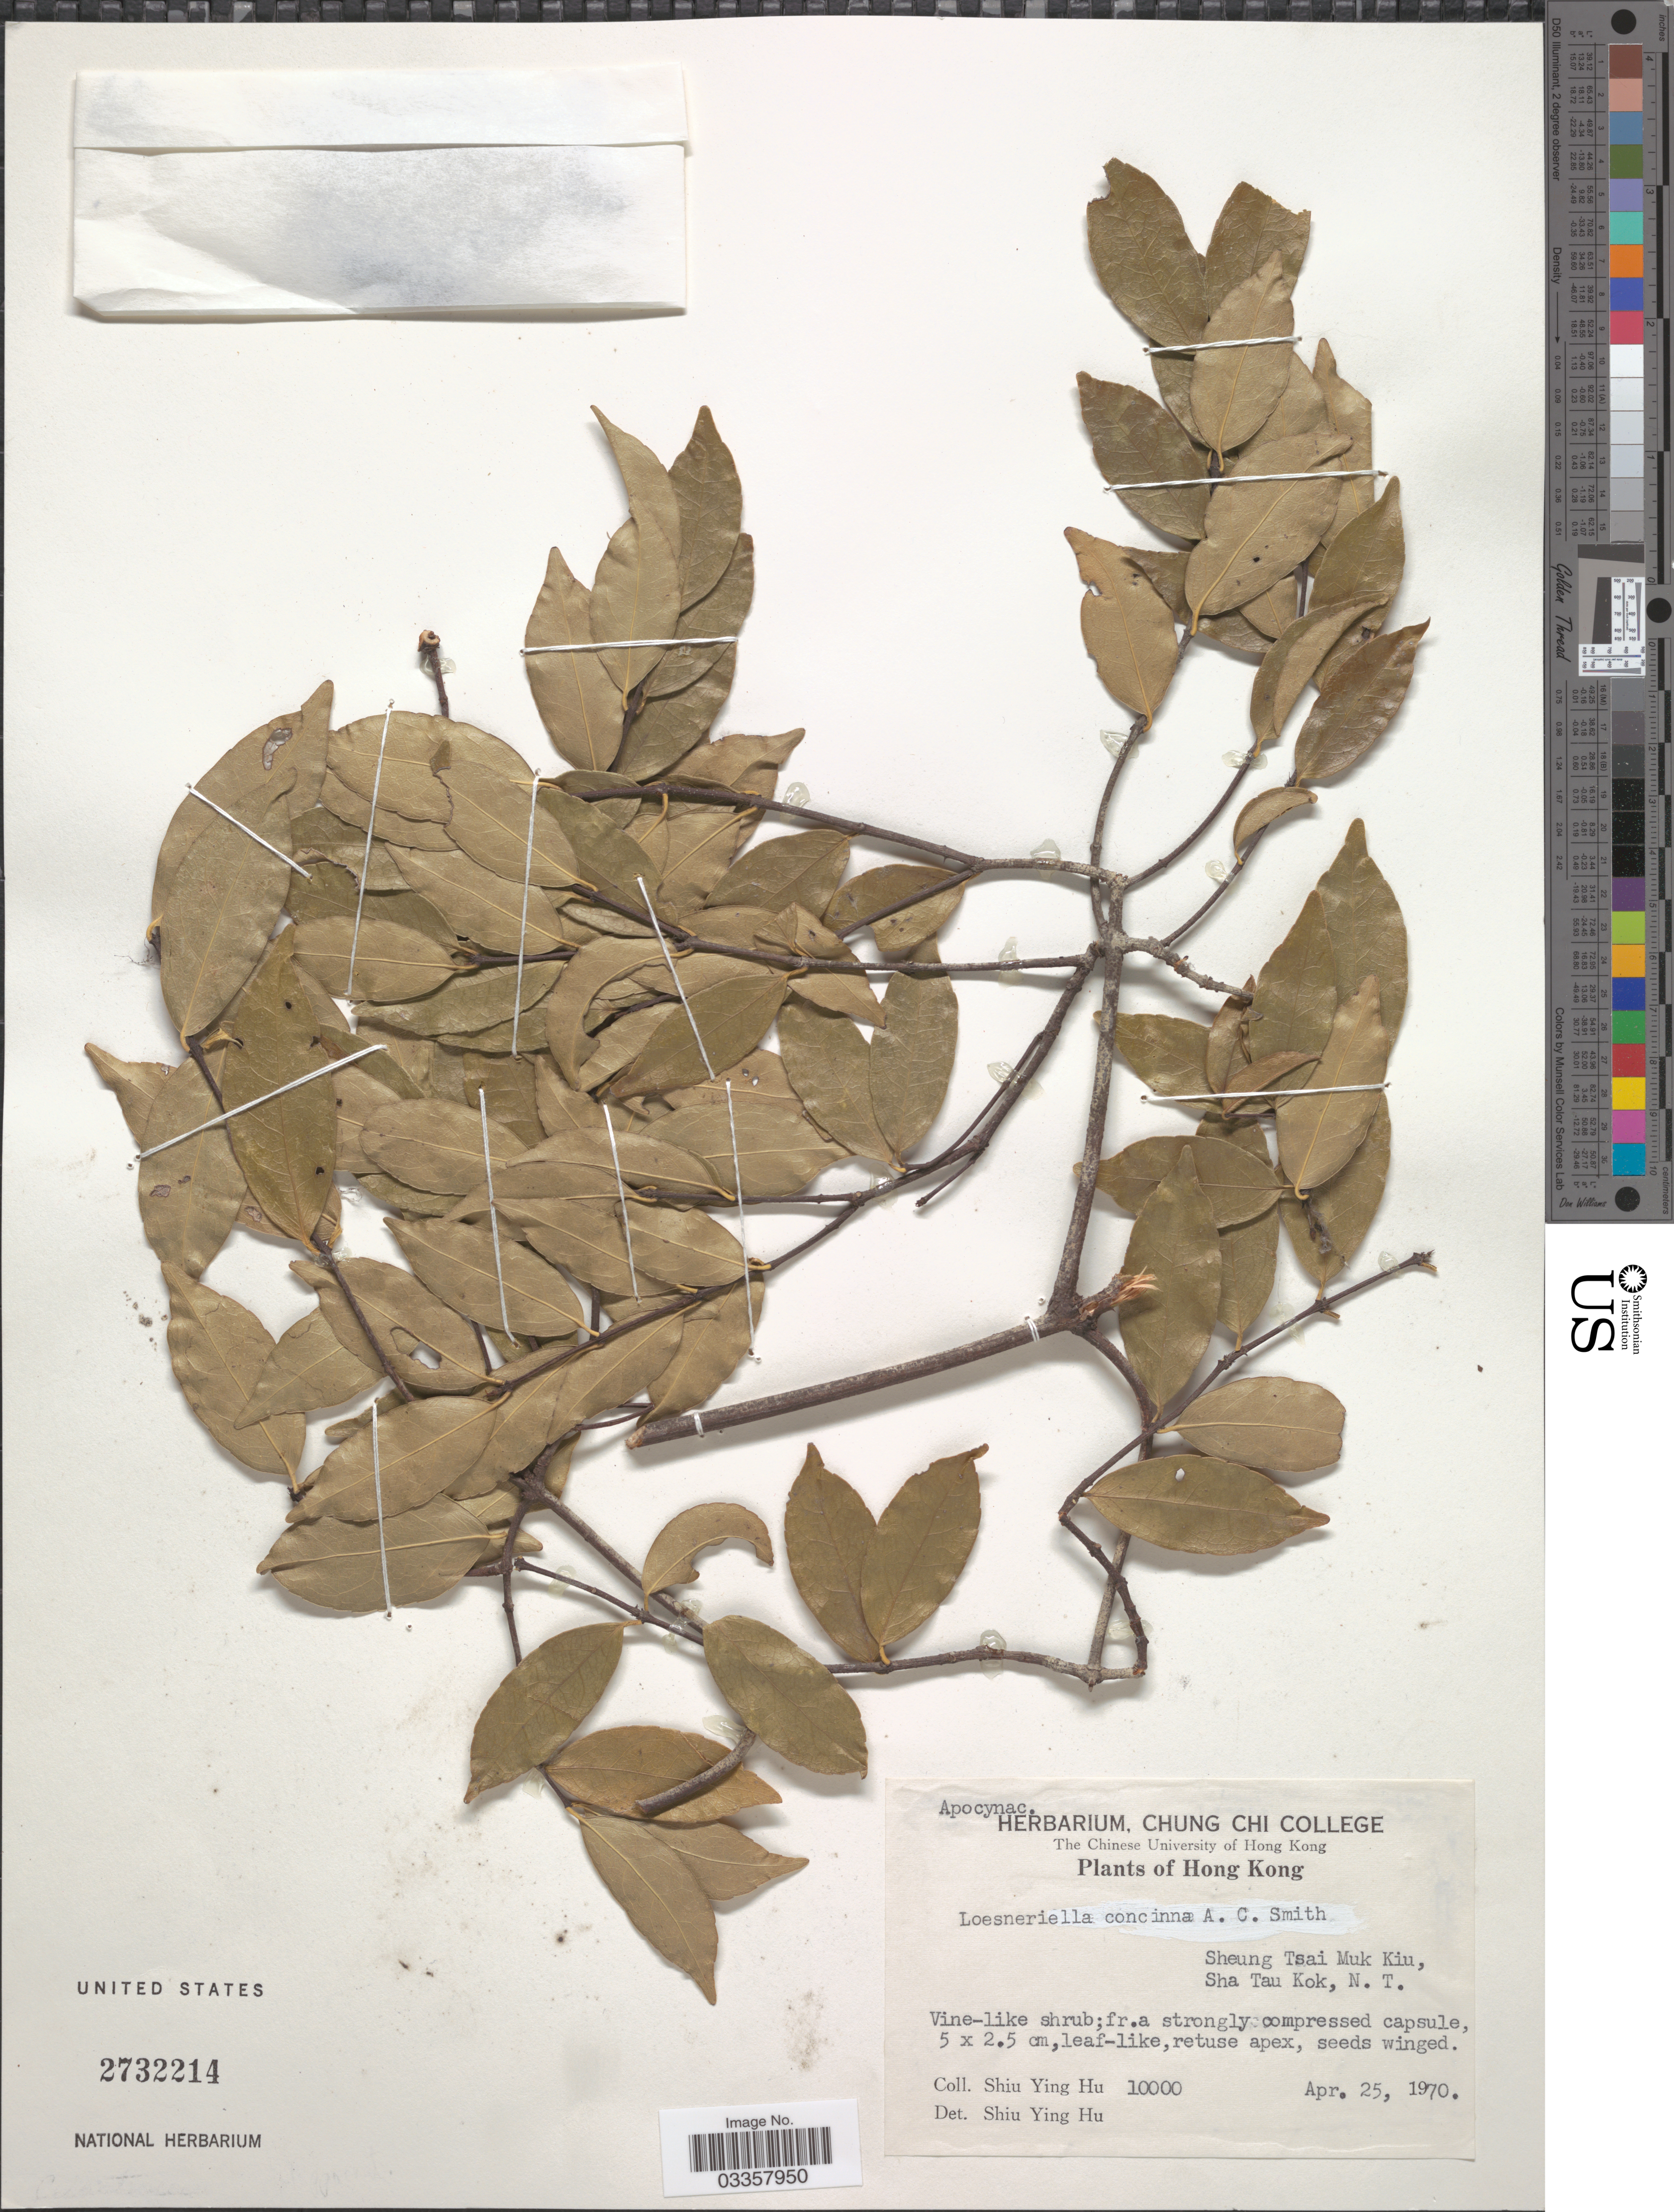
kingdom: Plantae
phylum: Tracheophyta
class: Magnoliopsida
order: Celastrales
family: Celastraceae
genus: Loeseneriella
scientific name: Loeseneriella concinna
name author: A.C. Sm.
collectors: S. Y. Hu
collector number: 10000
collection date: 1970-04-25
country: China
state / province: Hong Kong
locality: Sheung Tsai Muk Kiu, Sha Tau Kok, N. T.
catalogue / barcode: US 2732214